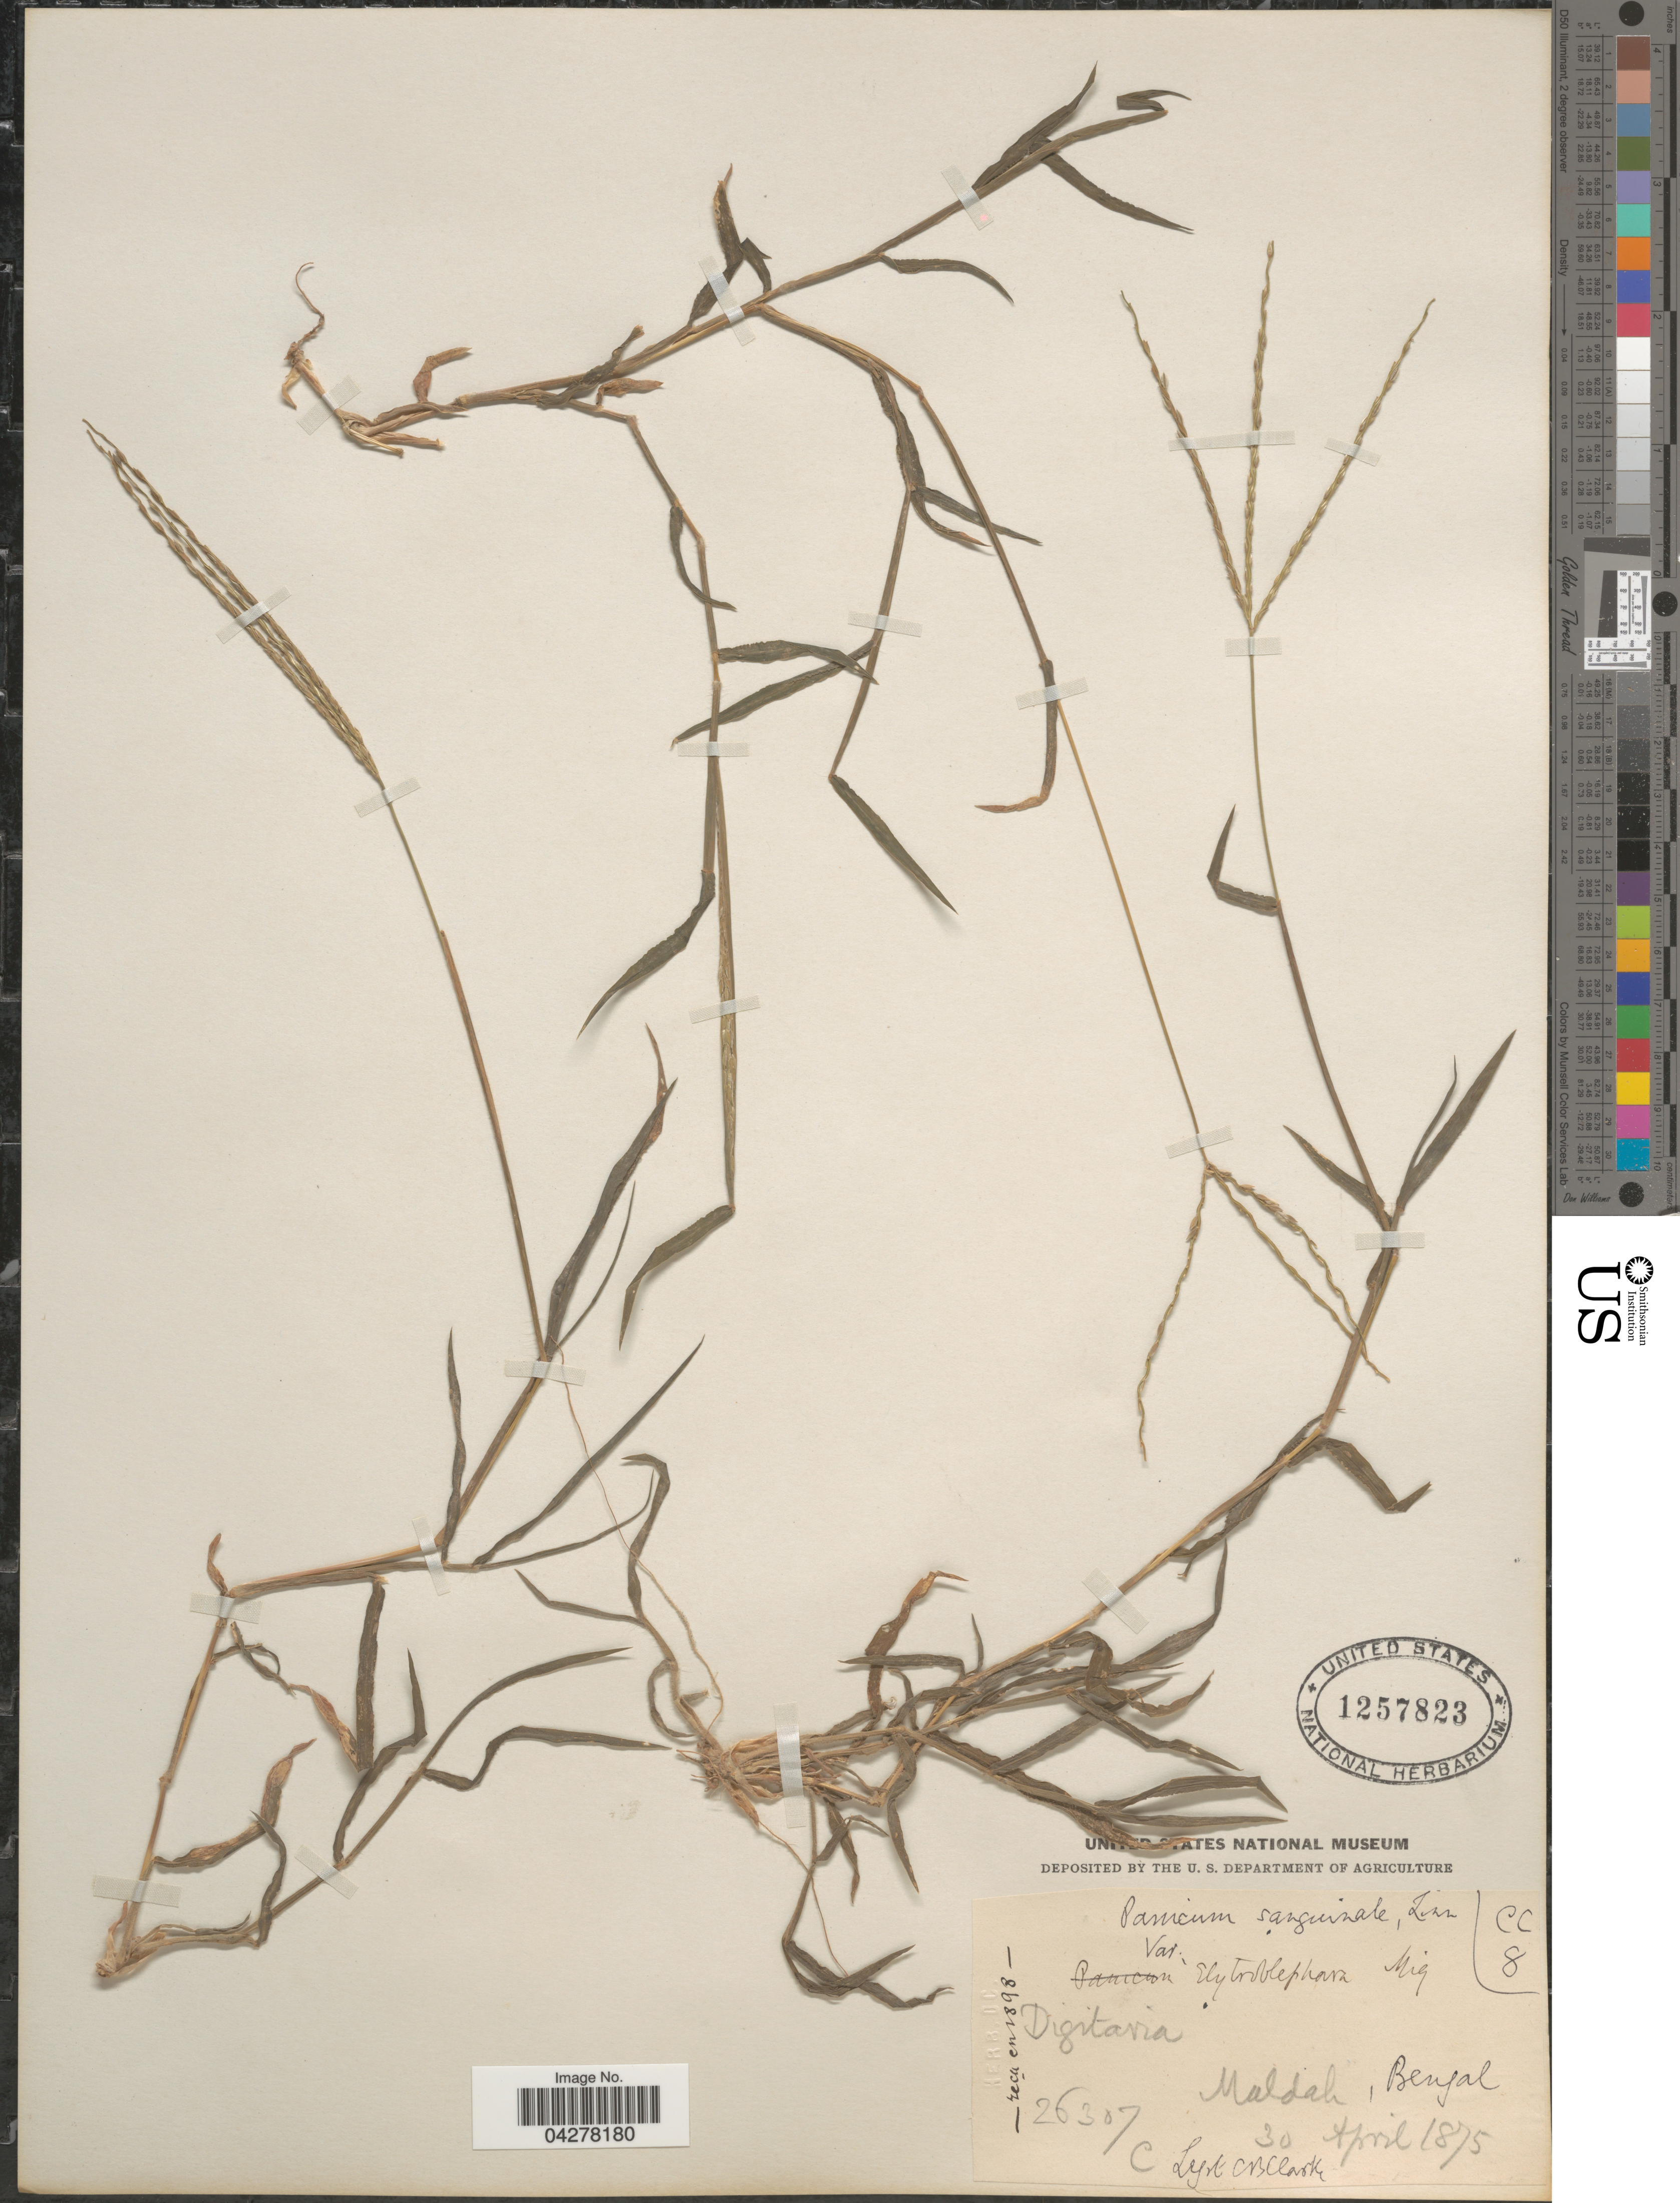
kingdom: Plantae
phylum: Tracheophyta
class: Liliopsida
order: Poales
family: Poaceae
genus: Digitaria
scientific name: Digitaria heterantha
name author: (Hook. f.) Merr.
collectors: C. B. Clarke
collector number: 26307C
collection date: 1875-04-30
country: India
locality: Maldah, Bengal.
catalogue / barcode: US 1257823